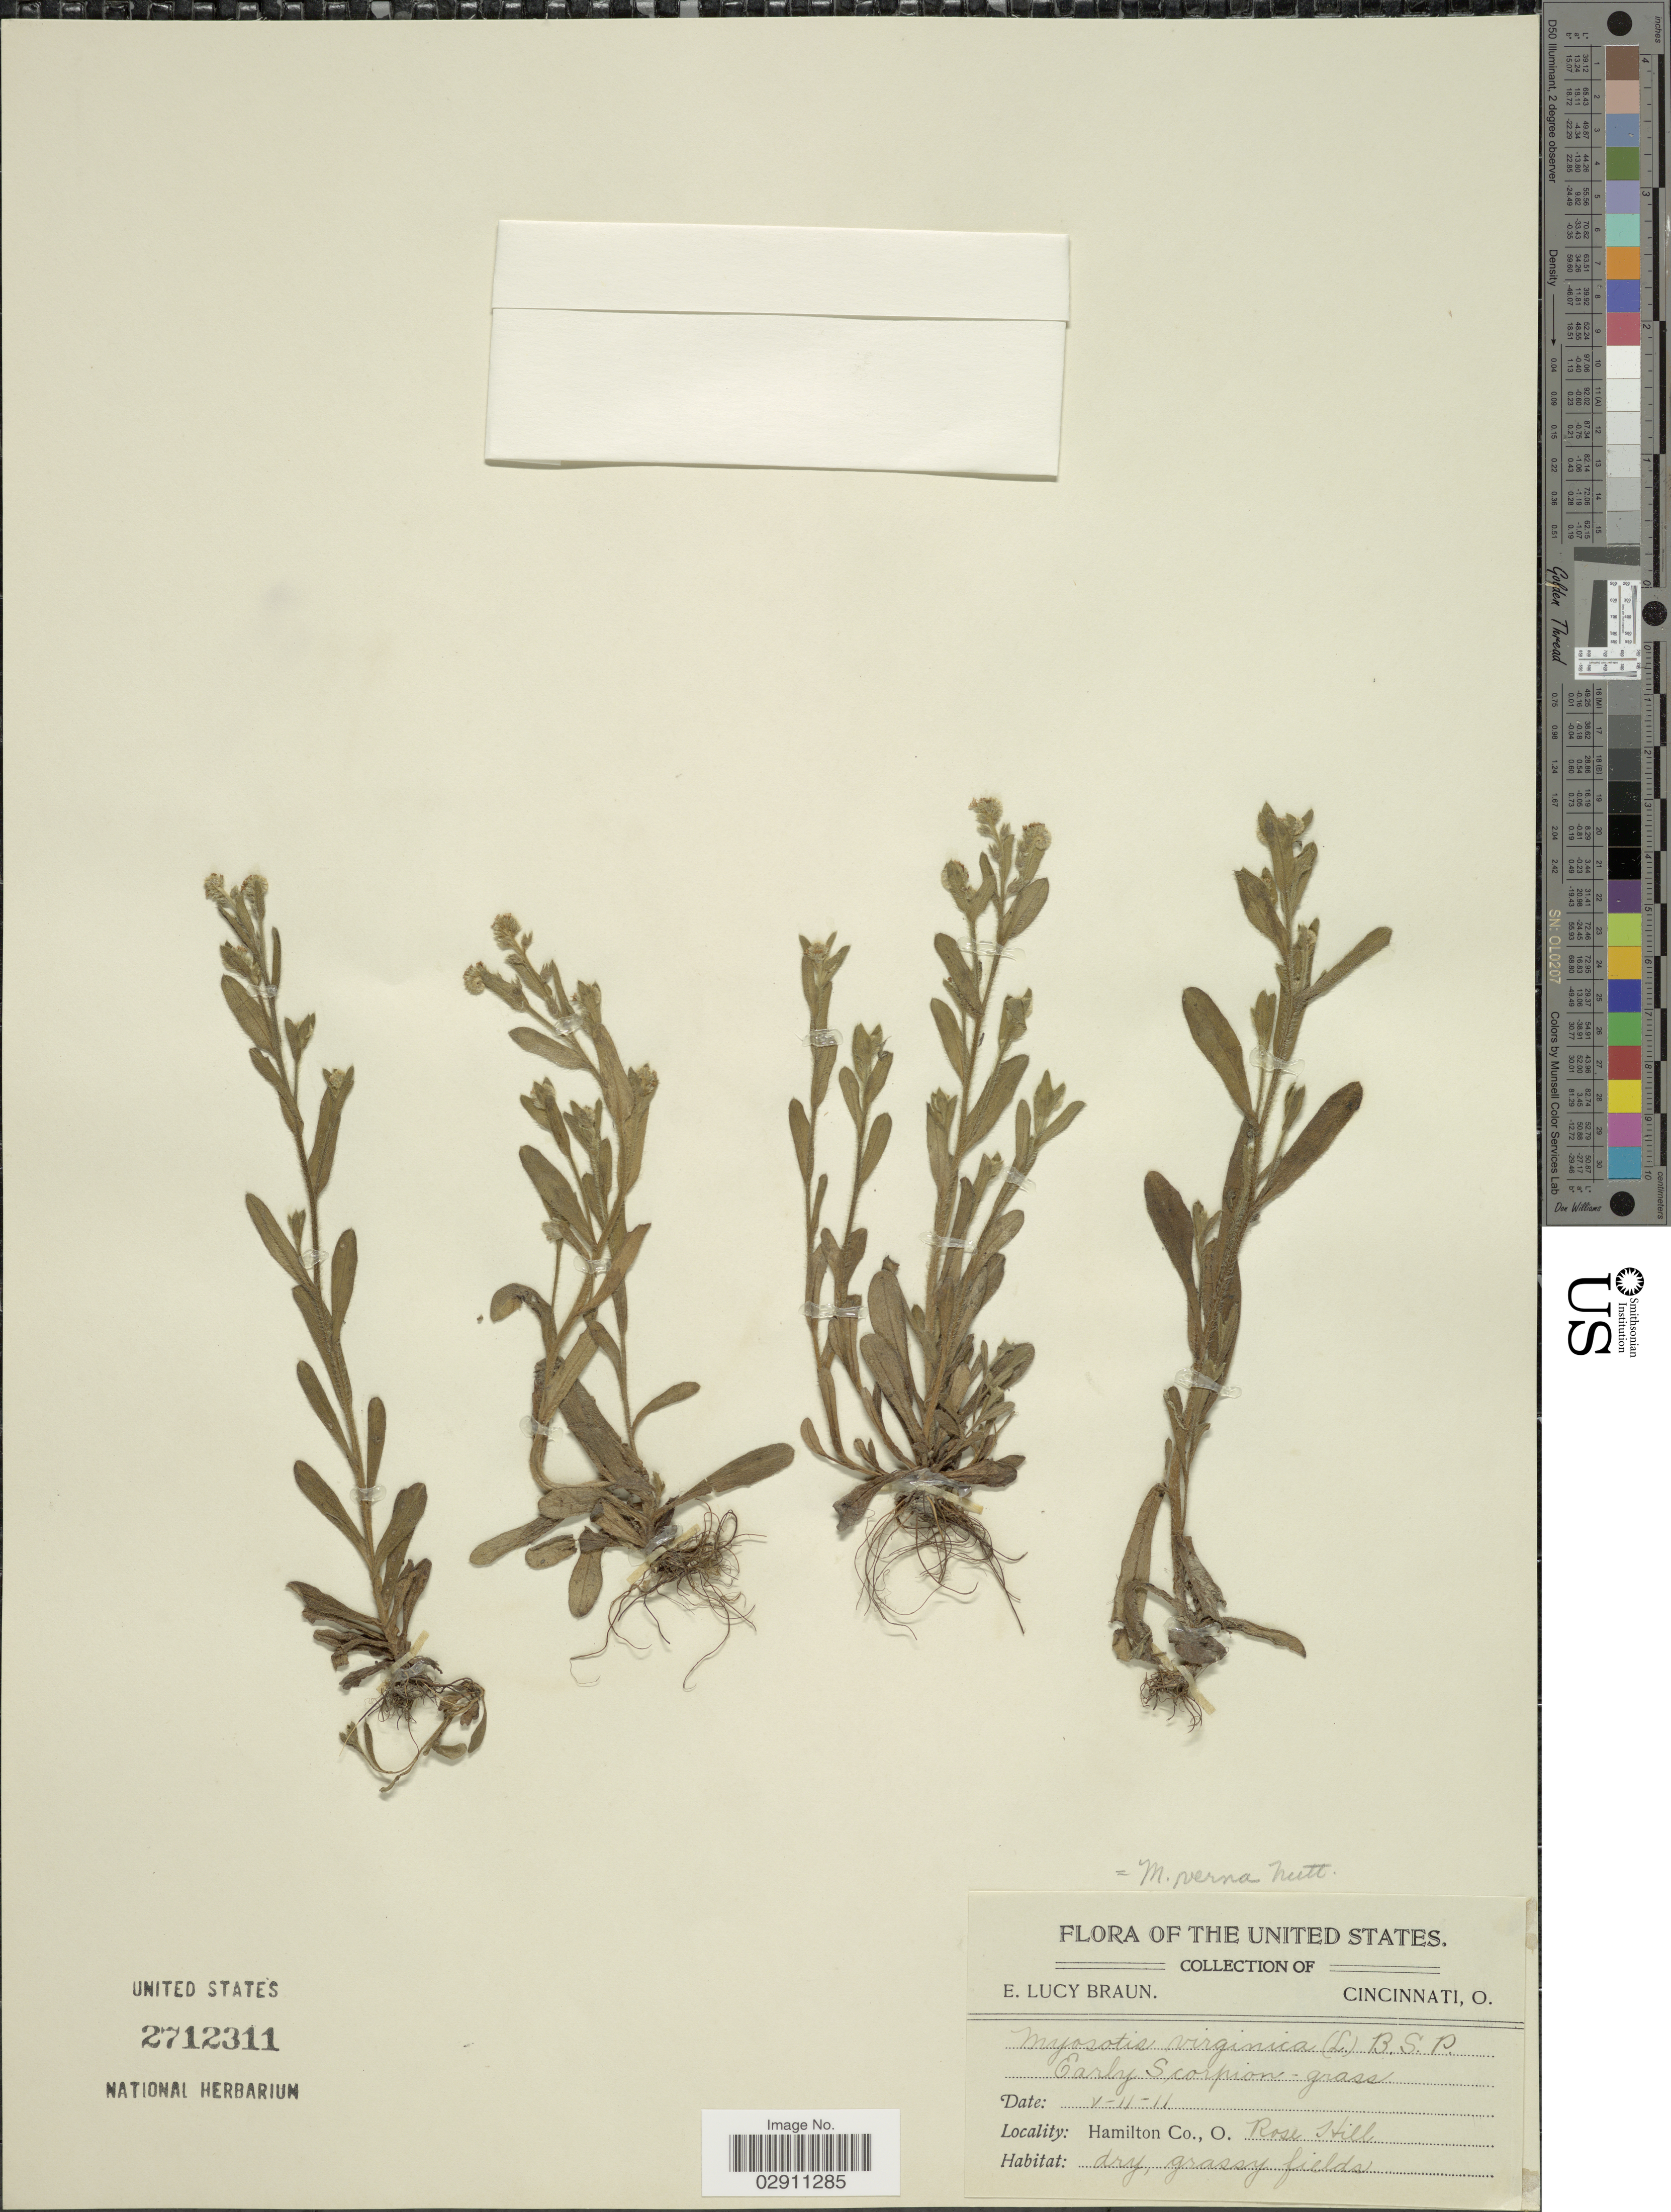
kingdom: Plantae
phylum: Tracheophyta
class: Magnoliopsida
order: Boraginales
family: Boraginaceae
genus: Myosotis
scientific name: Myosotis verna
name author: Nutt.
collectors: E. L. Braun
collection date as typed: Transcribed d/m/y: 11/5/11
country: United States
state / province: Ohio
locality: Hamilton Co., Rose Hill.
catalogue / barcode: US 2712311